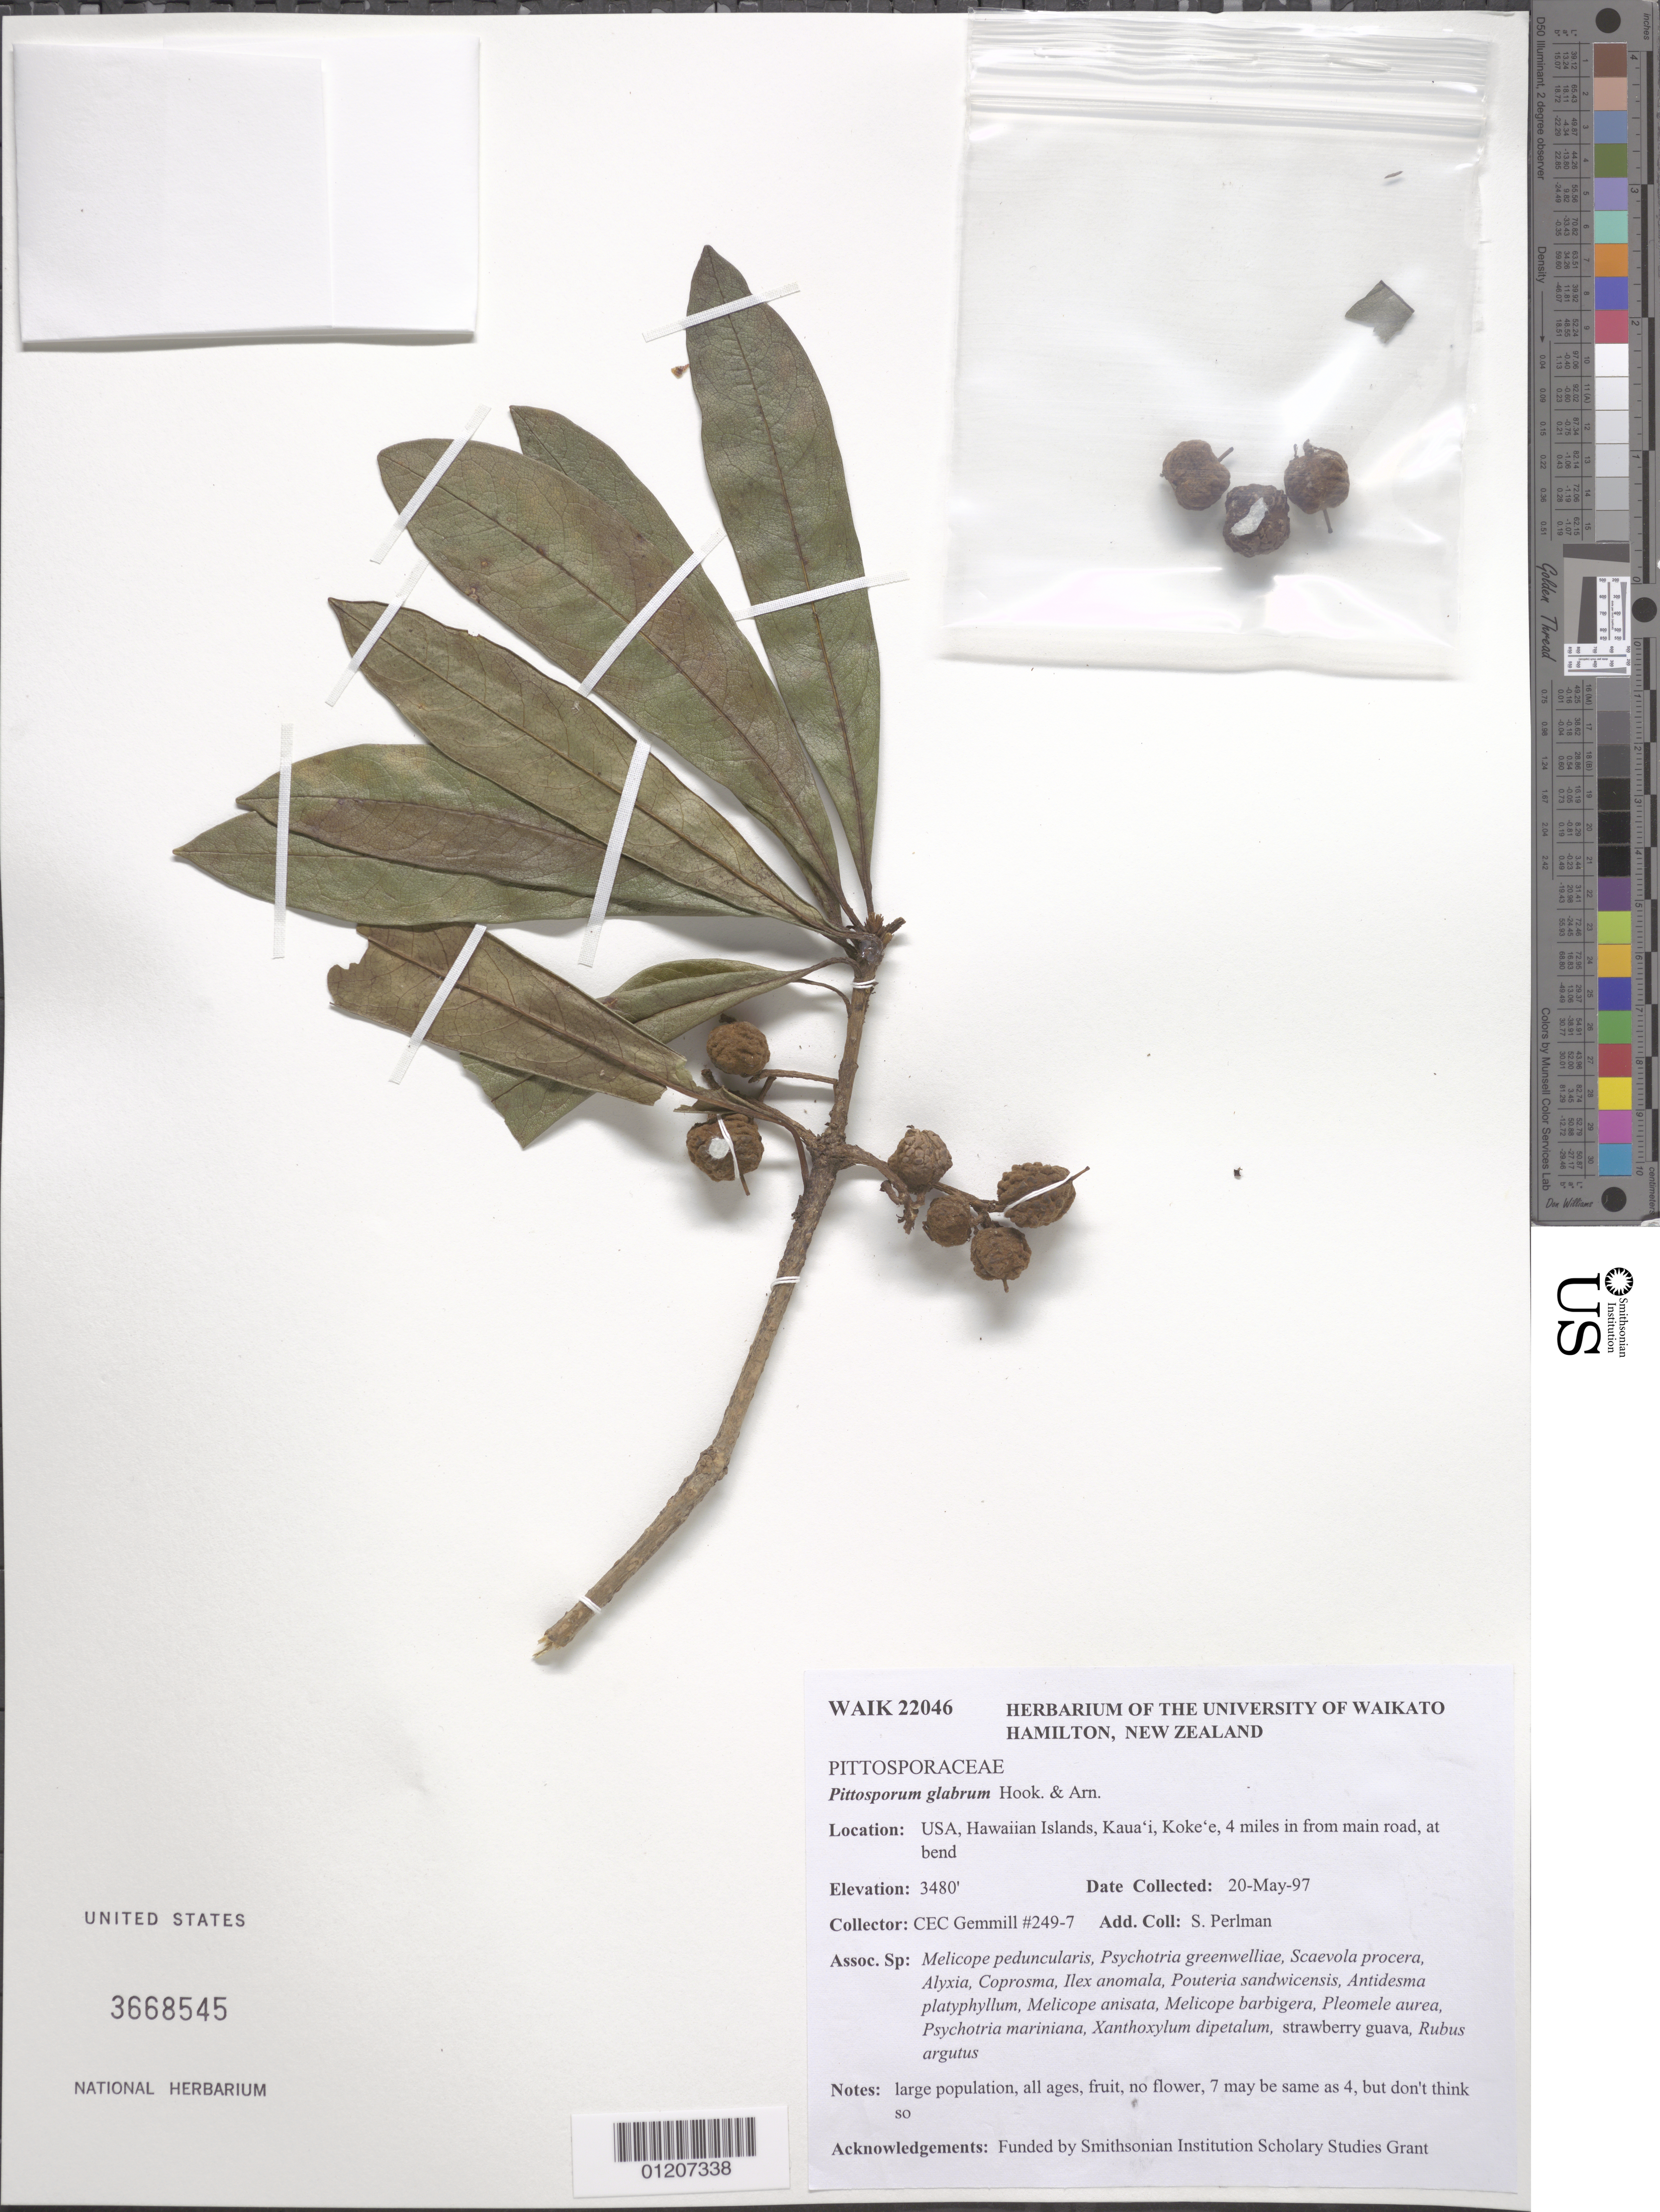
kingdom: Plantae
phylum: Tracheophyta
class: Magnoliopsida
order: Apiales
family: Pittosporaceae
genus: Pittosporum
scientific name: Pittosporum glabrum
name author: Hook. & Arn.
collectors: C. Gemmill & S. P. Perlman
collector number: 249-7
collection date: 1997-05-20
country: United States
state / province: Hawaii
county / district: Kaui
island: Kaua'i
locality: Kokee, 4 miles in from main road, at bend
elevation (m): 1061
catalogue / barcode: US 3668545